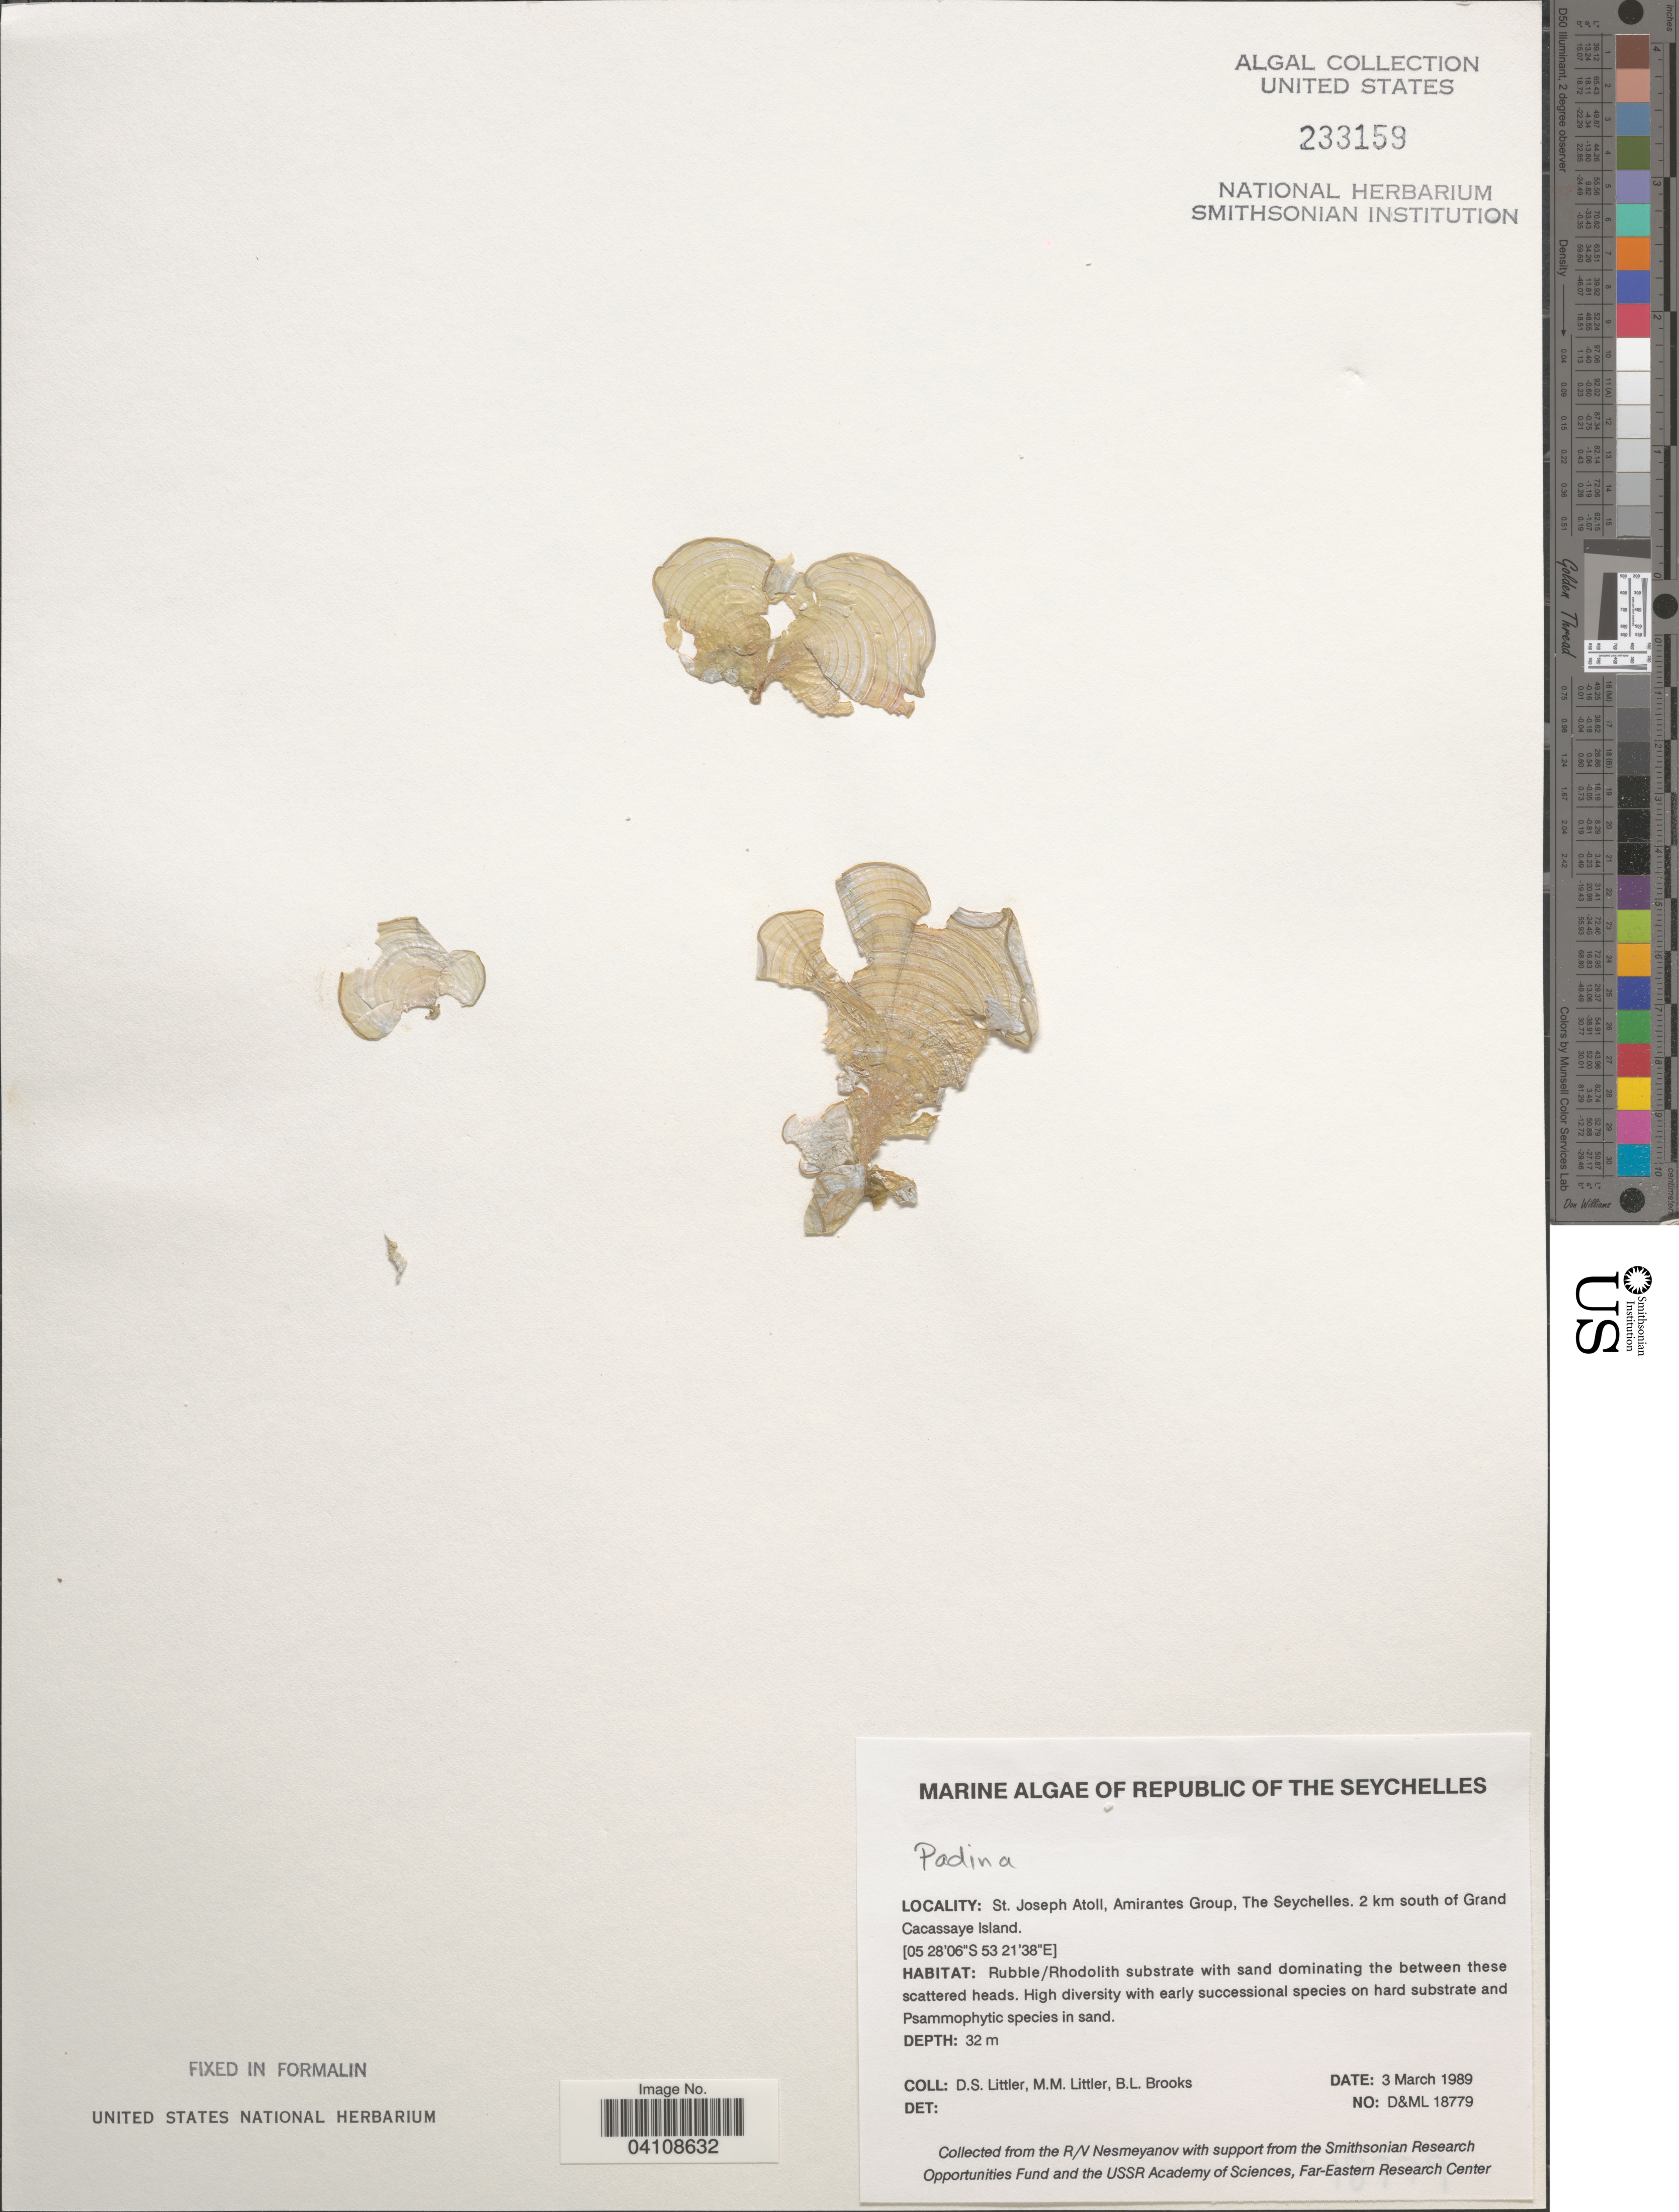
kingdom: Chromista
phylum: Ochrophyta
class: Phaeophyceae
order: Dictyotales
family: Dictyotaceae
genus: Padina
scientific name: Padina sp.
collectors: D. S. Littler & B. Brooks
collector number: D&ML18779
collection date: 1989-03-03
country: Seychelles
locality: Republic of The Seychelles. St. Joseph Atoll, Amirantes Group. 2 km south of Grand Cacassaye Island.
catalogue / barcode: US 233159